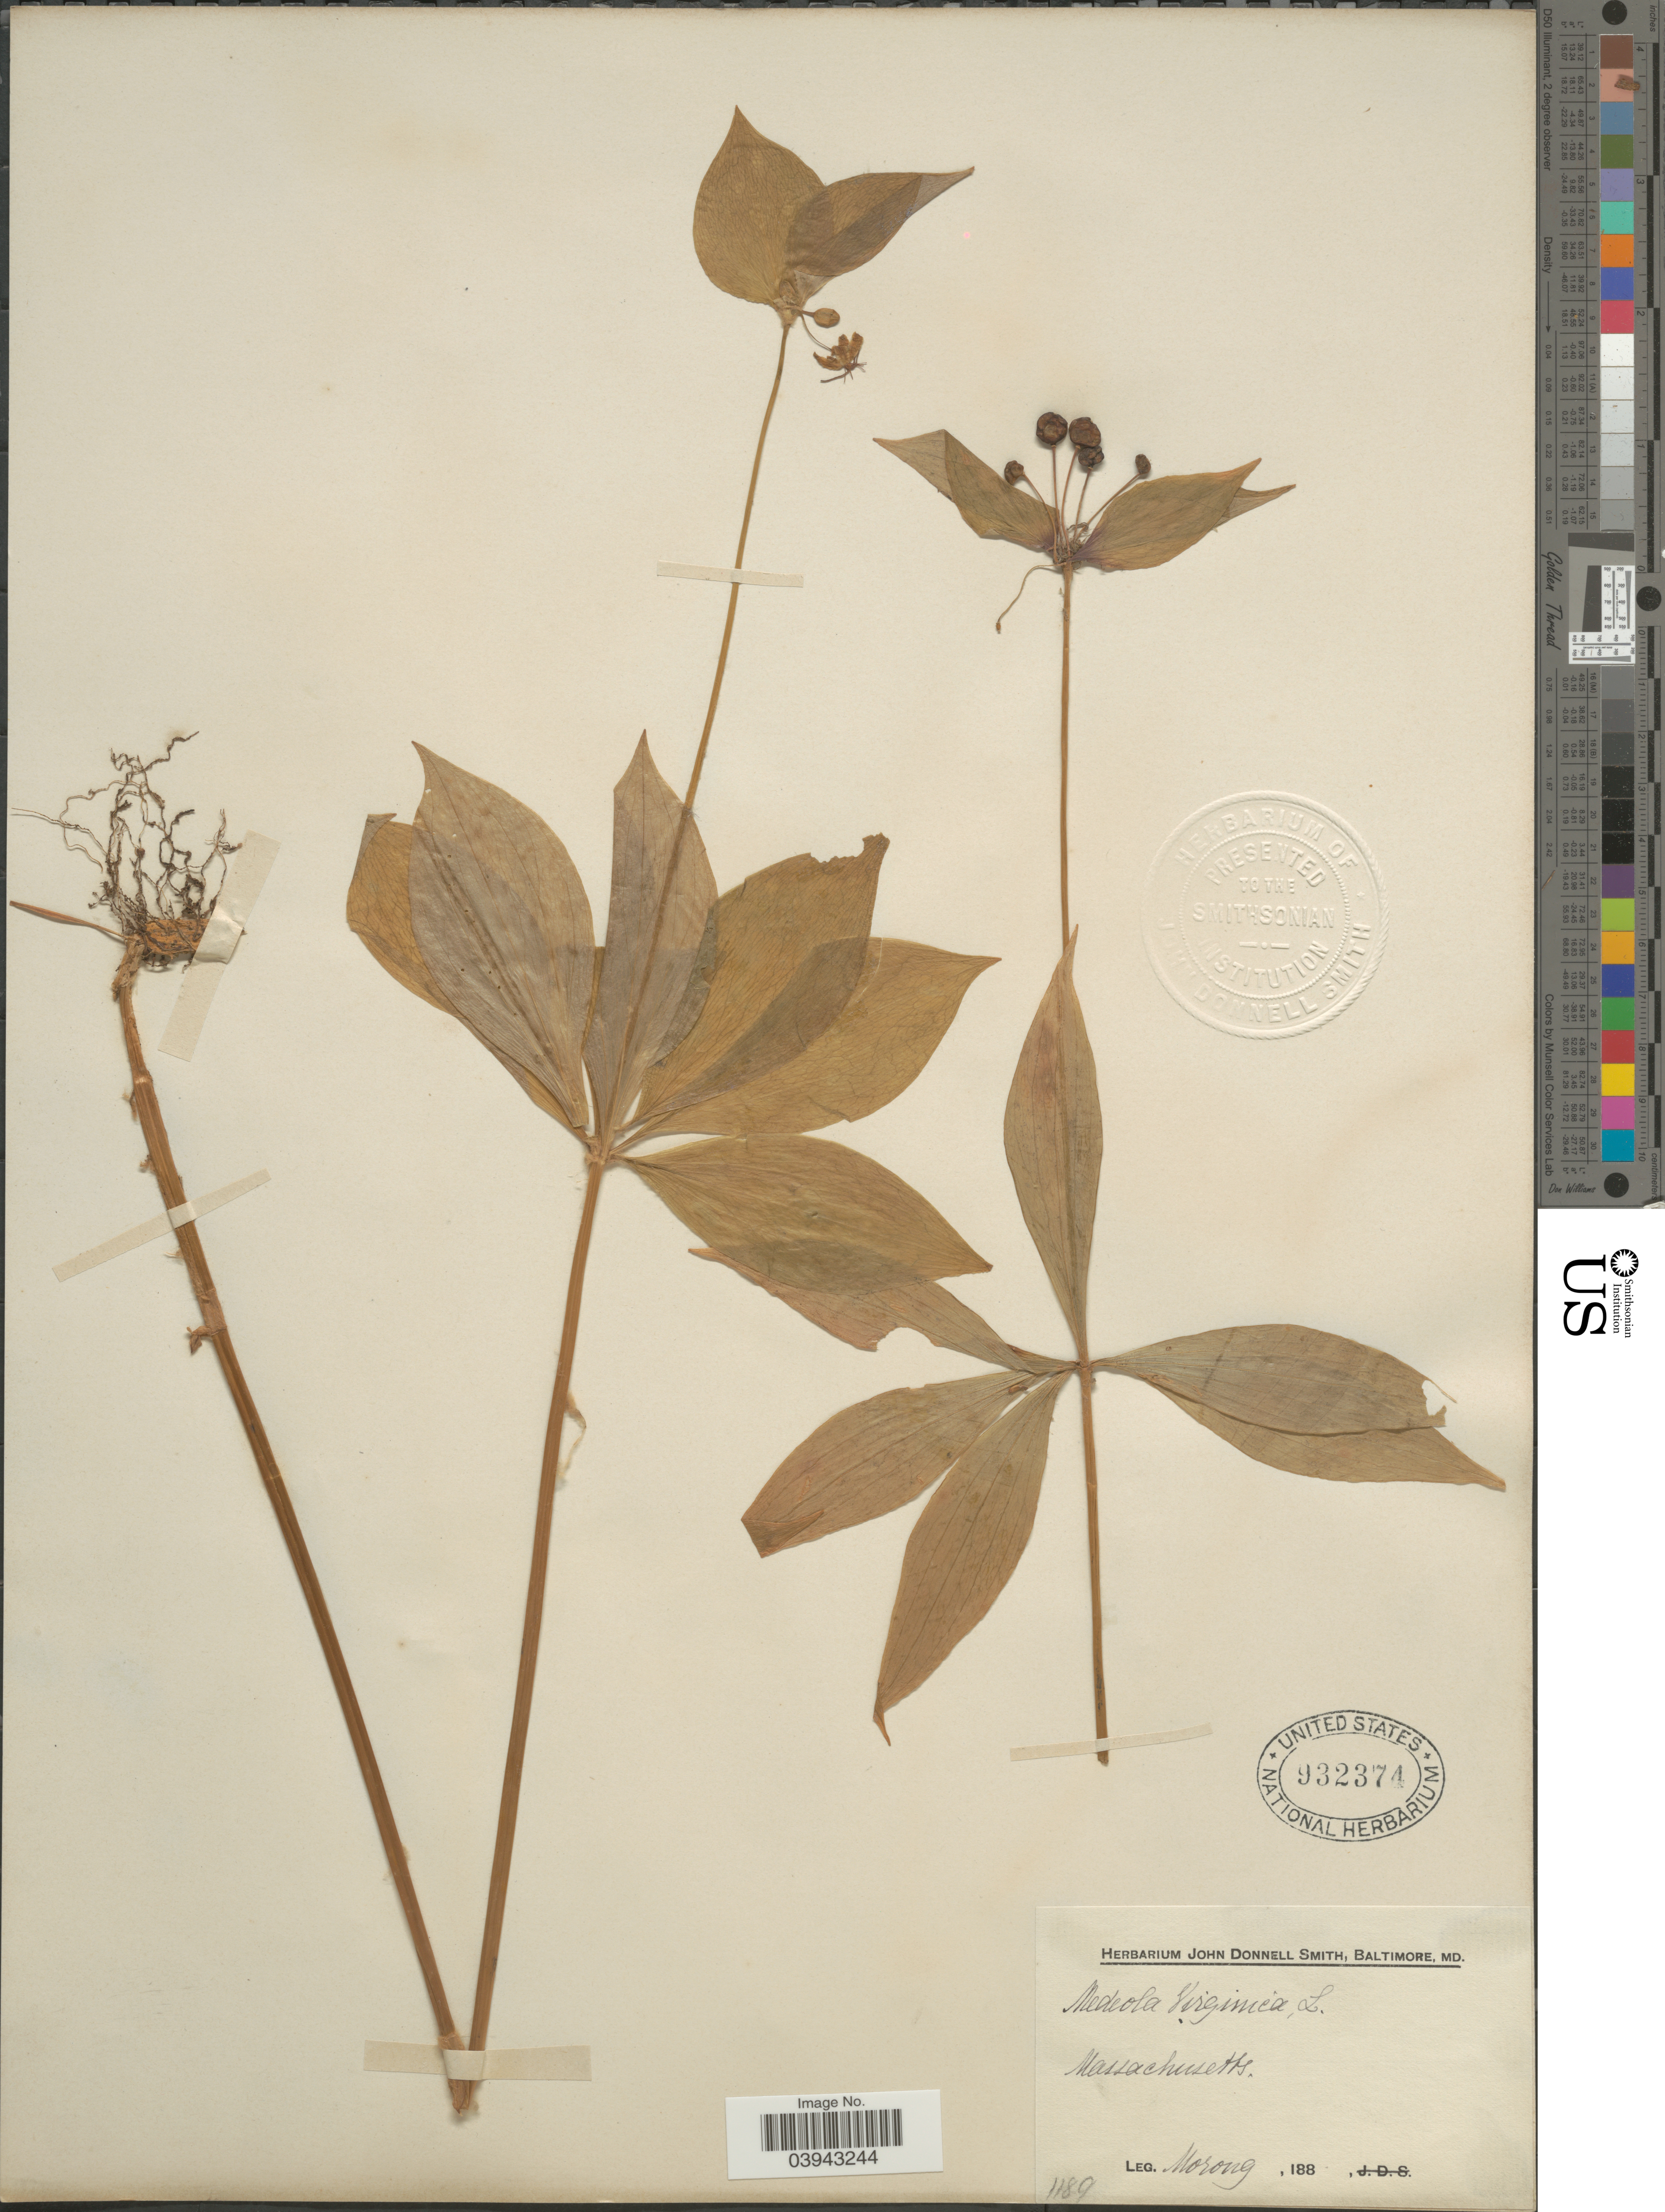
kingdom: Plantae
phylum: Tracheophyta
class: Liliopsida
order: Liliales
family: Liliaceae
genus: Medeola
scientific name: Medeola virginiana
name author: (L.) Desf.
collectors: Morong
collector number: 1189?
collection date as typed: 188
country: United States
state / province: Massachusetts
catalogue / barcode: US 932374